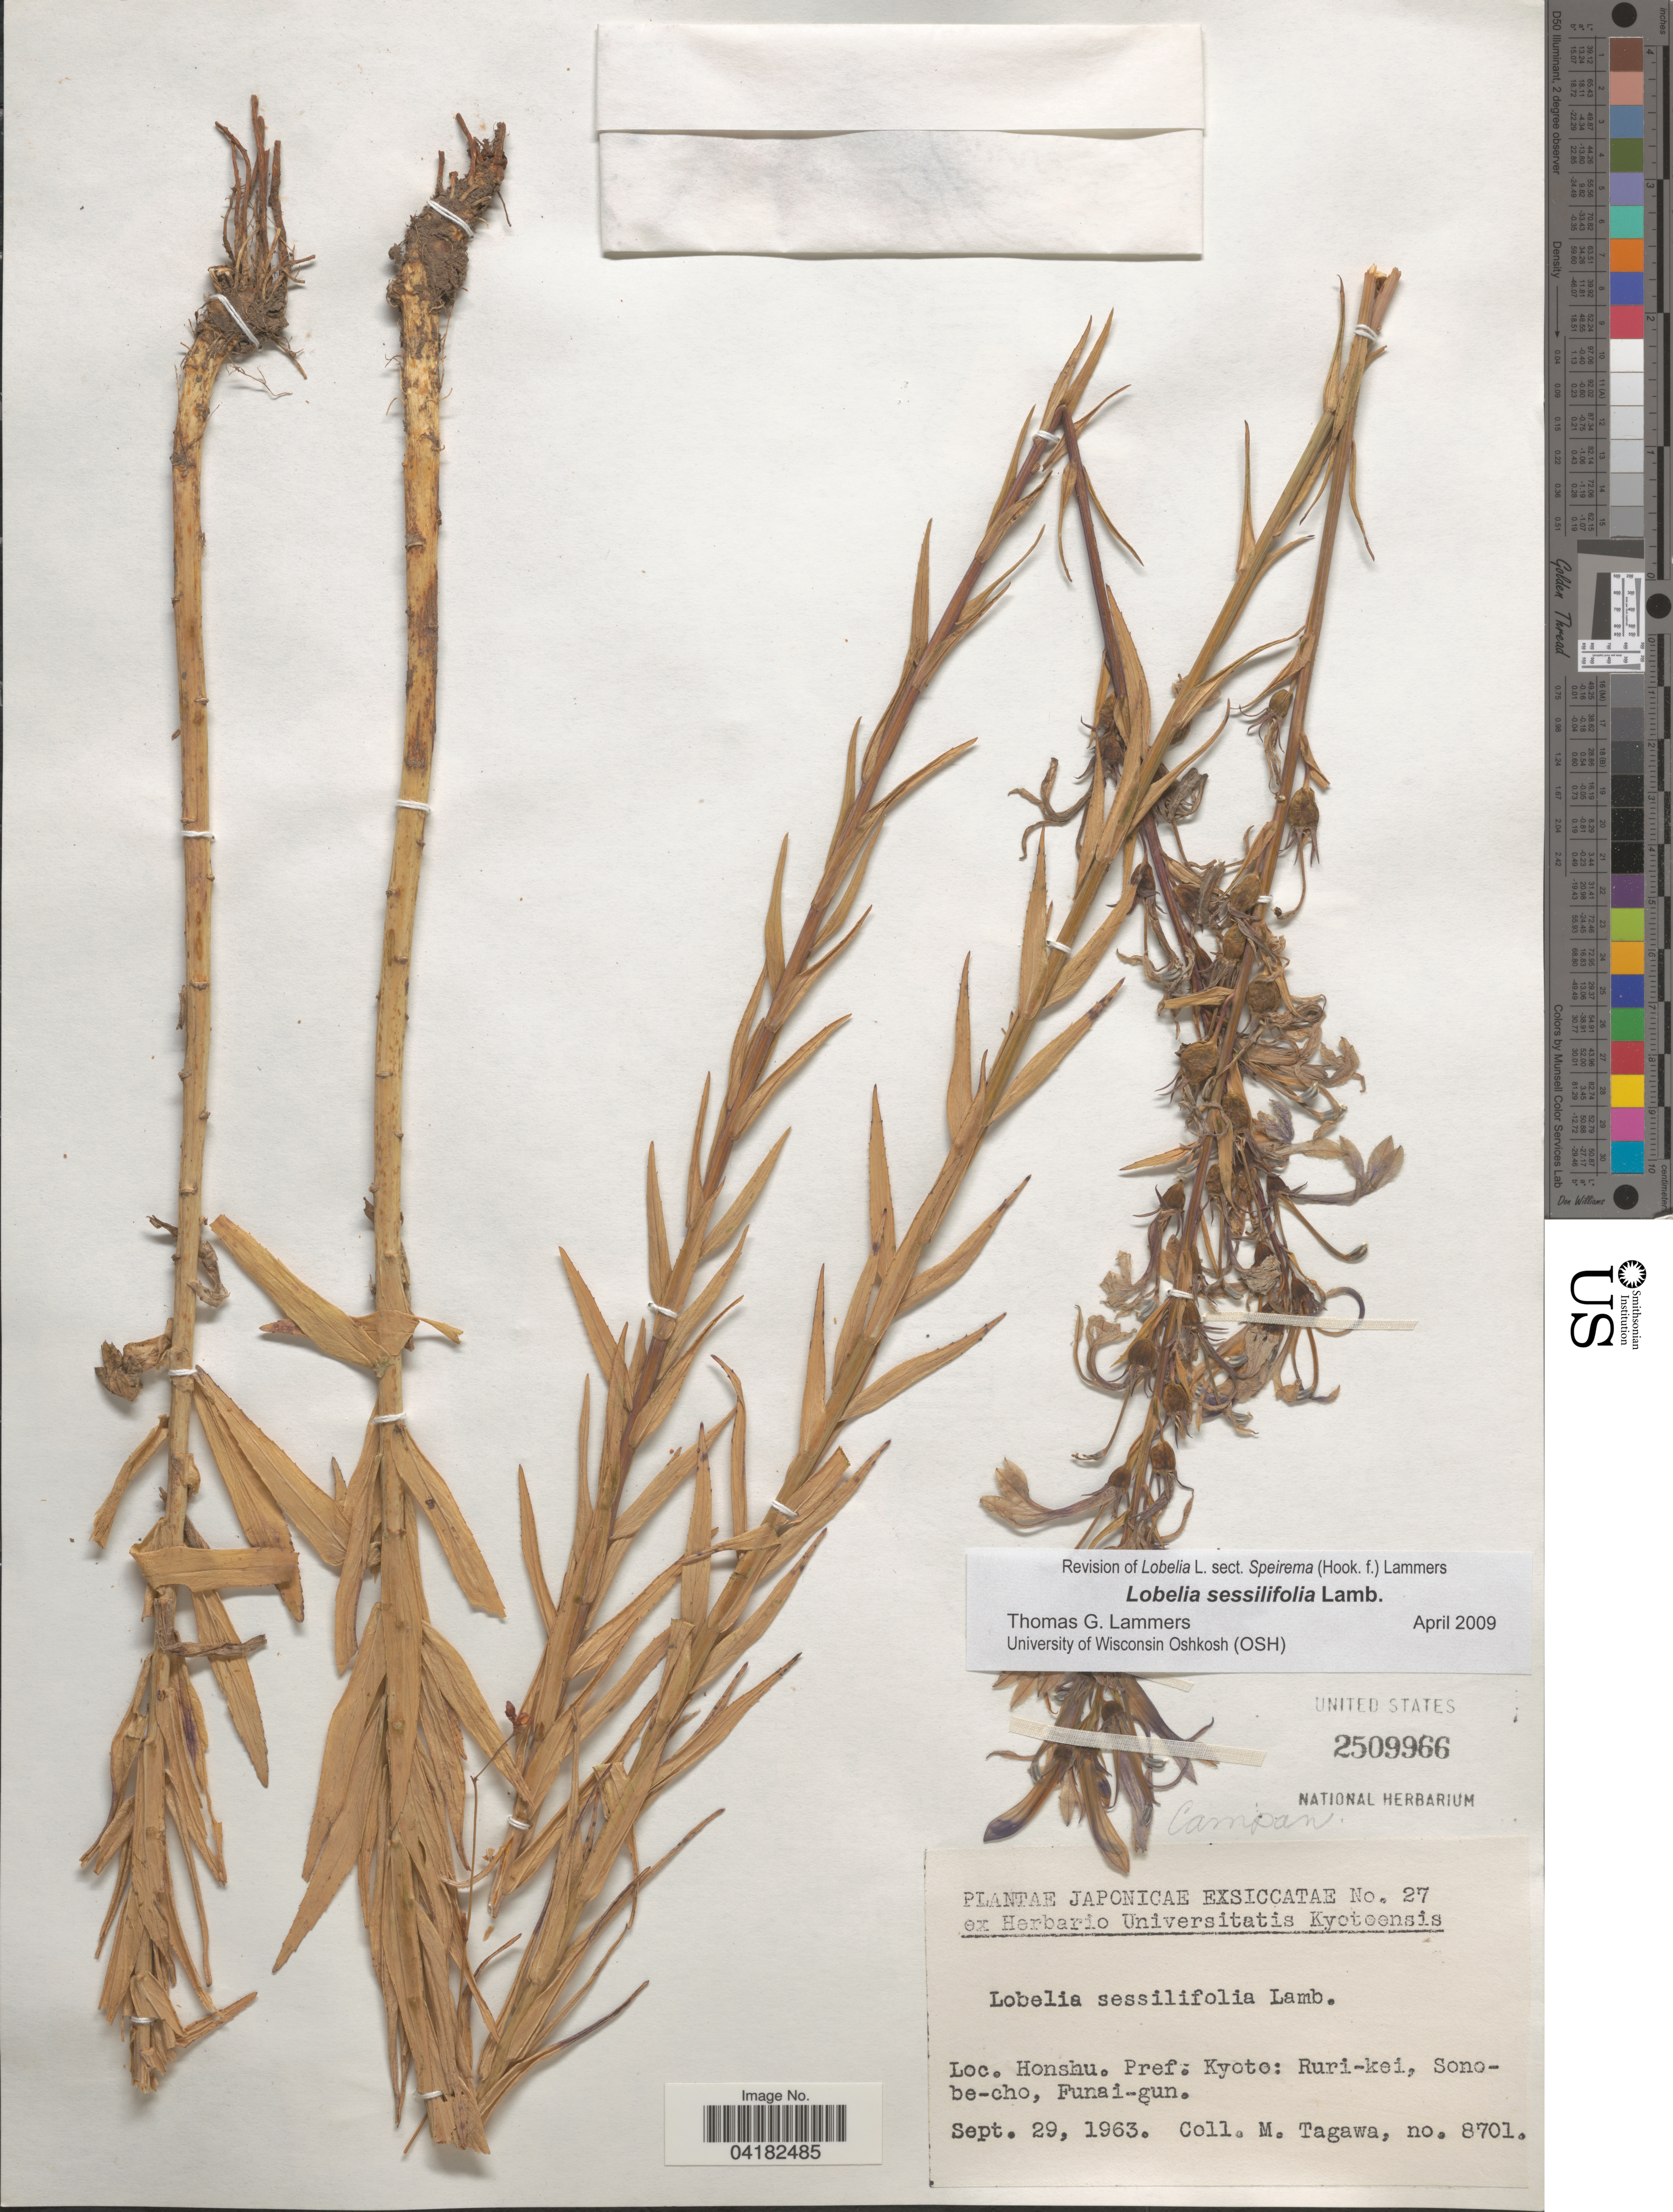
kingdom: Plantae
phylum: Tracheophyta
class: Magnoliopsida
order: Asterales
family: Campanulaceae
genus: Lobelia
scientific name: Lobelia sessilifolia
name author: Lamb.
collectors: M. Tagawa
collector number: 8701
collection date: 1963-09-29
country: Japan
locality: Honshu. Pref. Kyoto: Ruri-kei, Sono-be-cho, Funai-gun.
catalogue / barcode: US 2509966